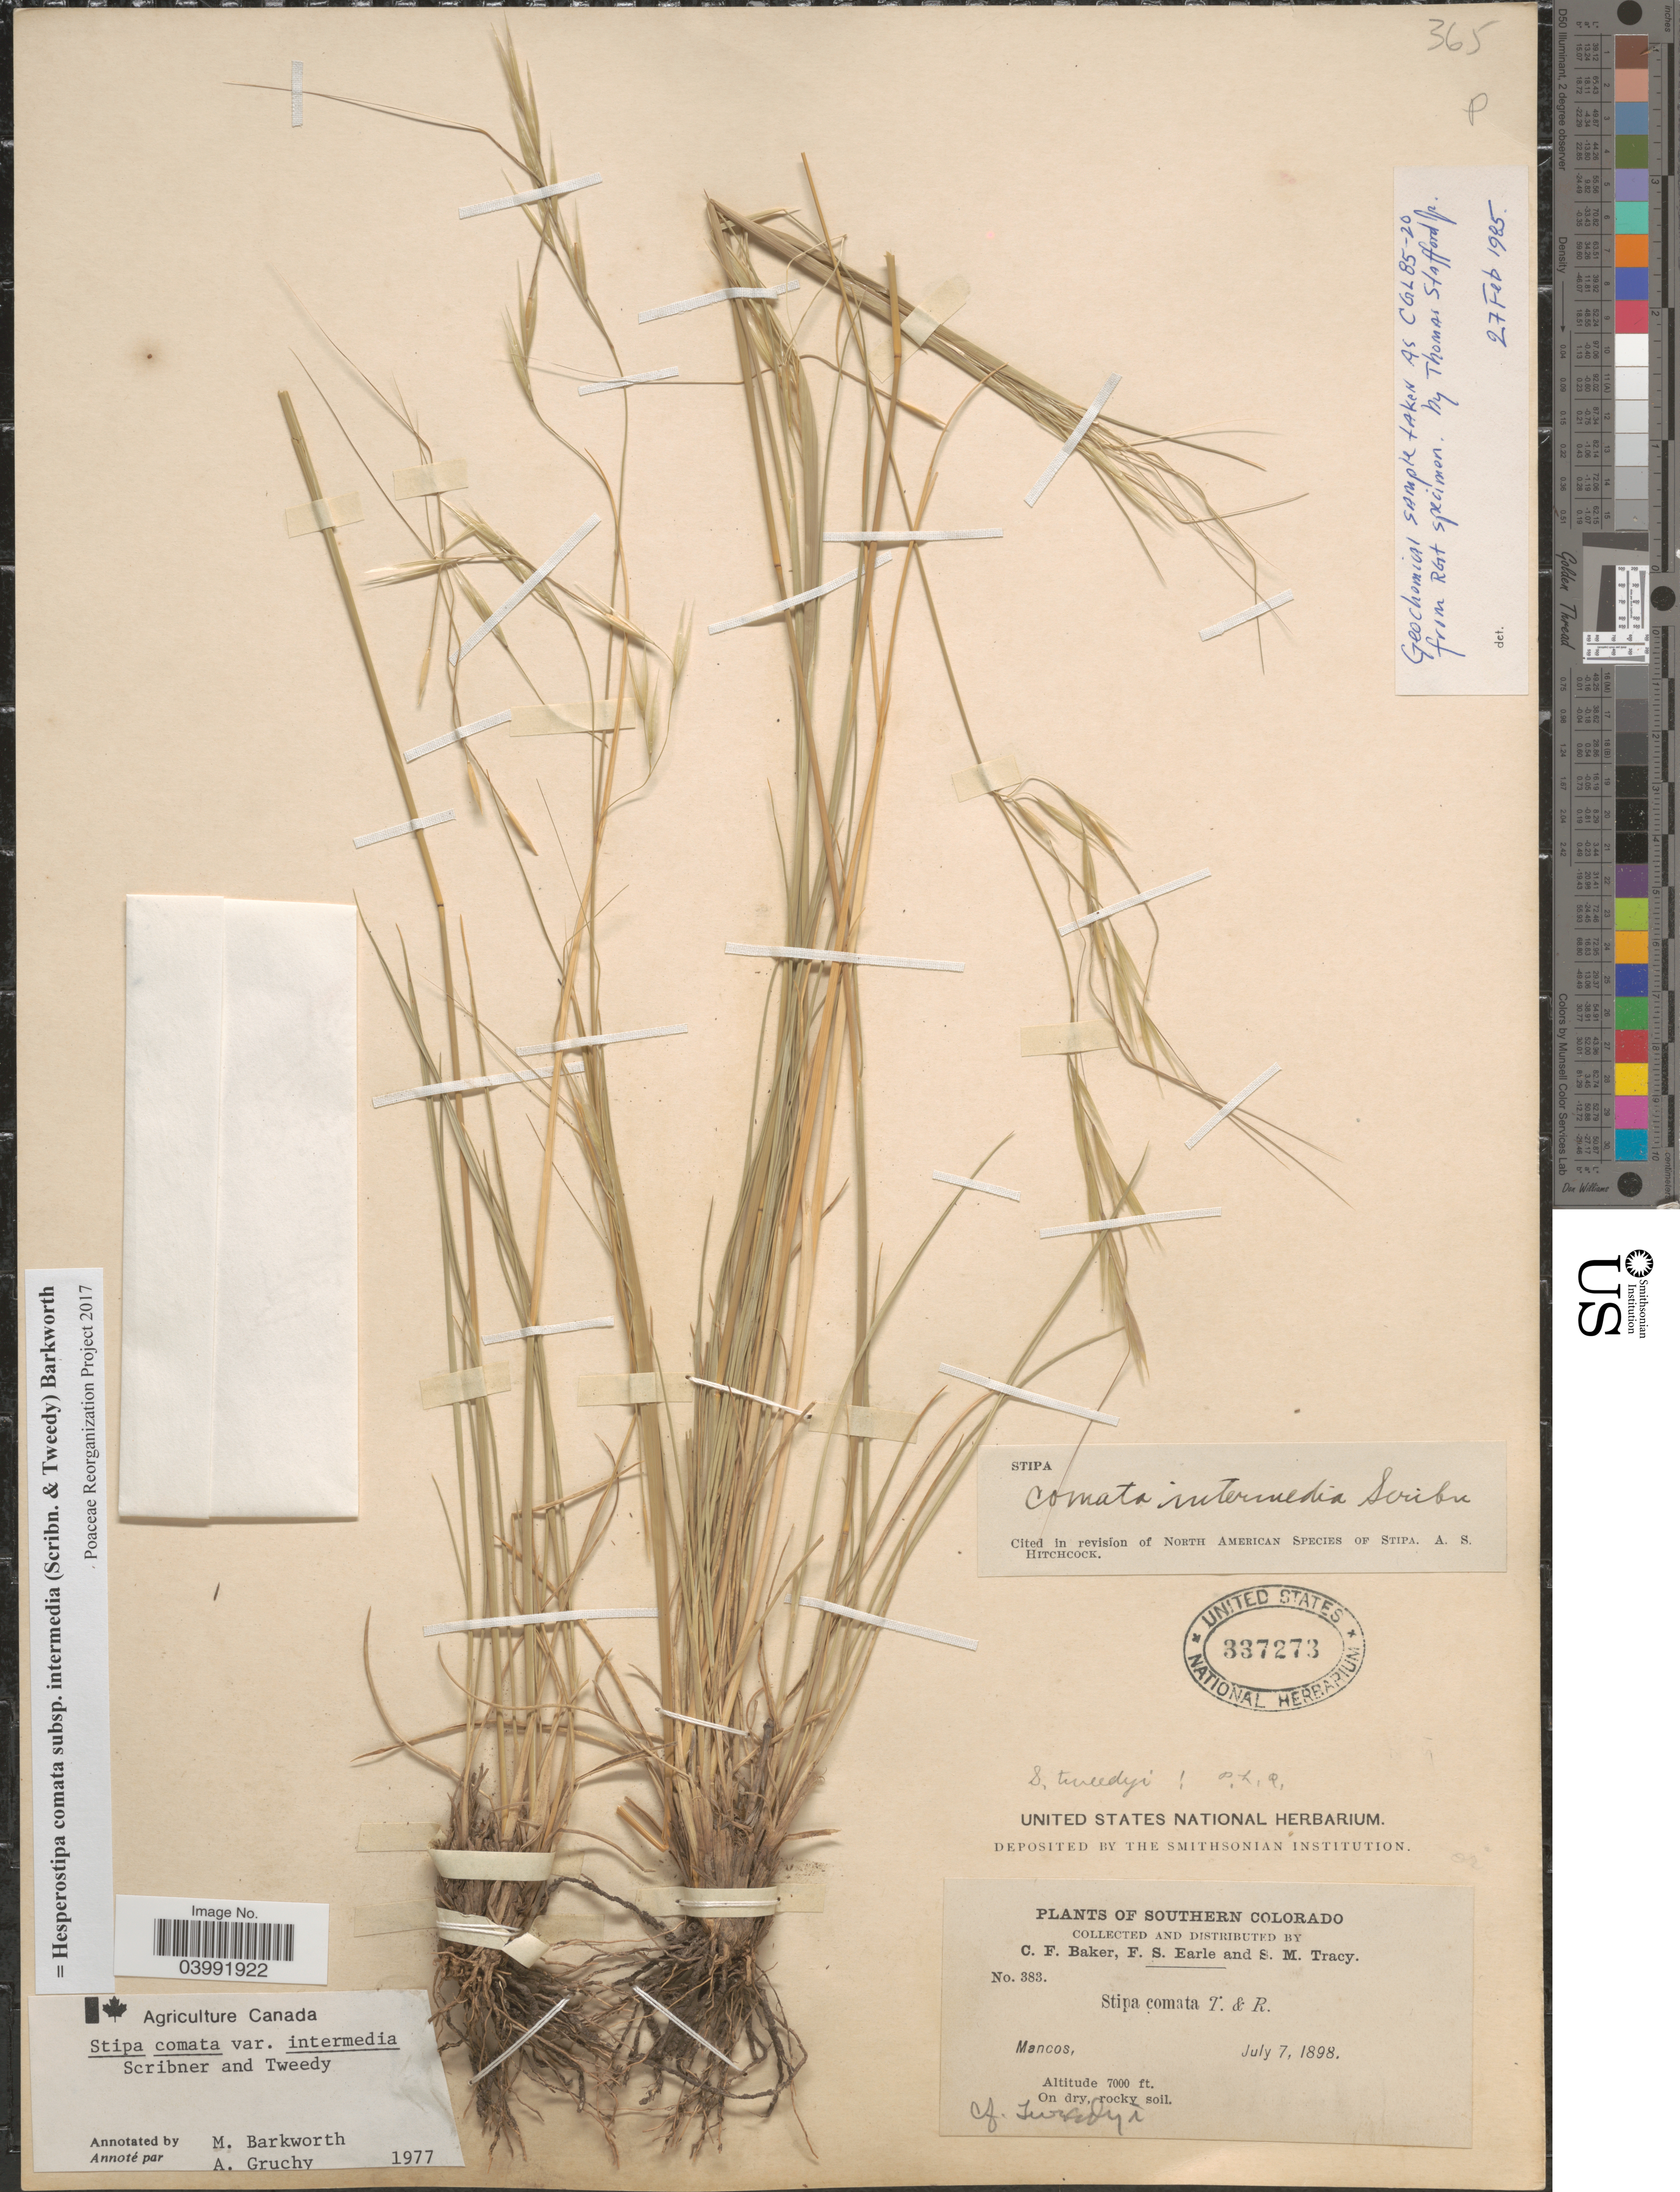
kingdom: Plantae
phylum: Tracheophyta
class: Liliopsida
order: Poales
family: Poaceae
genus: Hesperostipa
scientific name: Hesperostipa comata subsp. intermedia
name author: (Scribn. & Tweedy) Barkworth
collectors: C. F. Baker, F. S. Earle & S. M. Tracy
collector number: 383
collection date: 1898-07-07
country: United States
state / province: Colorado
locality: Southern Colorado. Mancos. On dry, rocky soil.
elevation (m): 2134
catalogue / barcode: US 337273